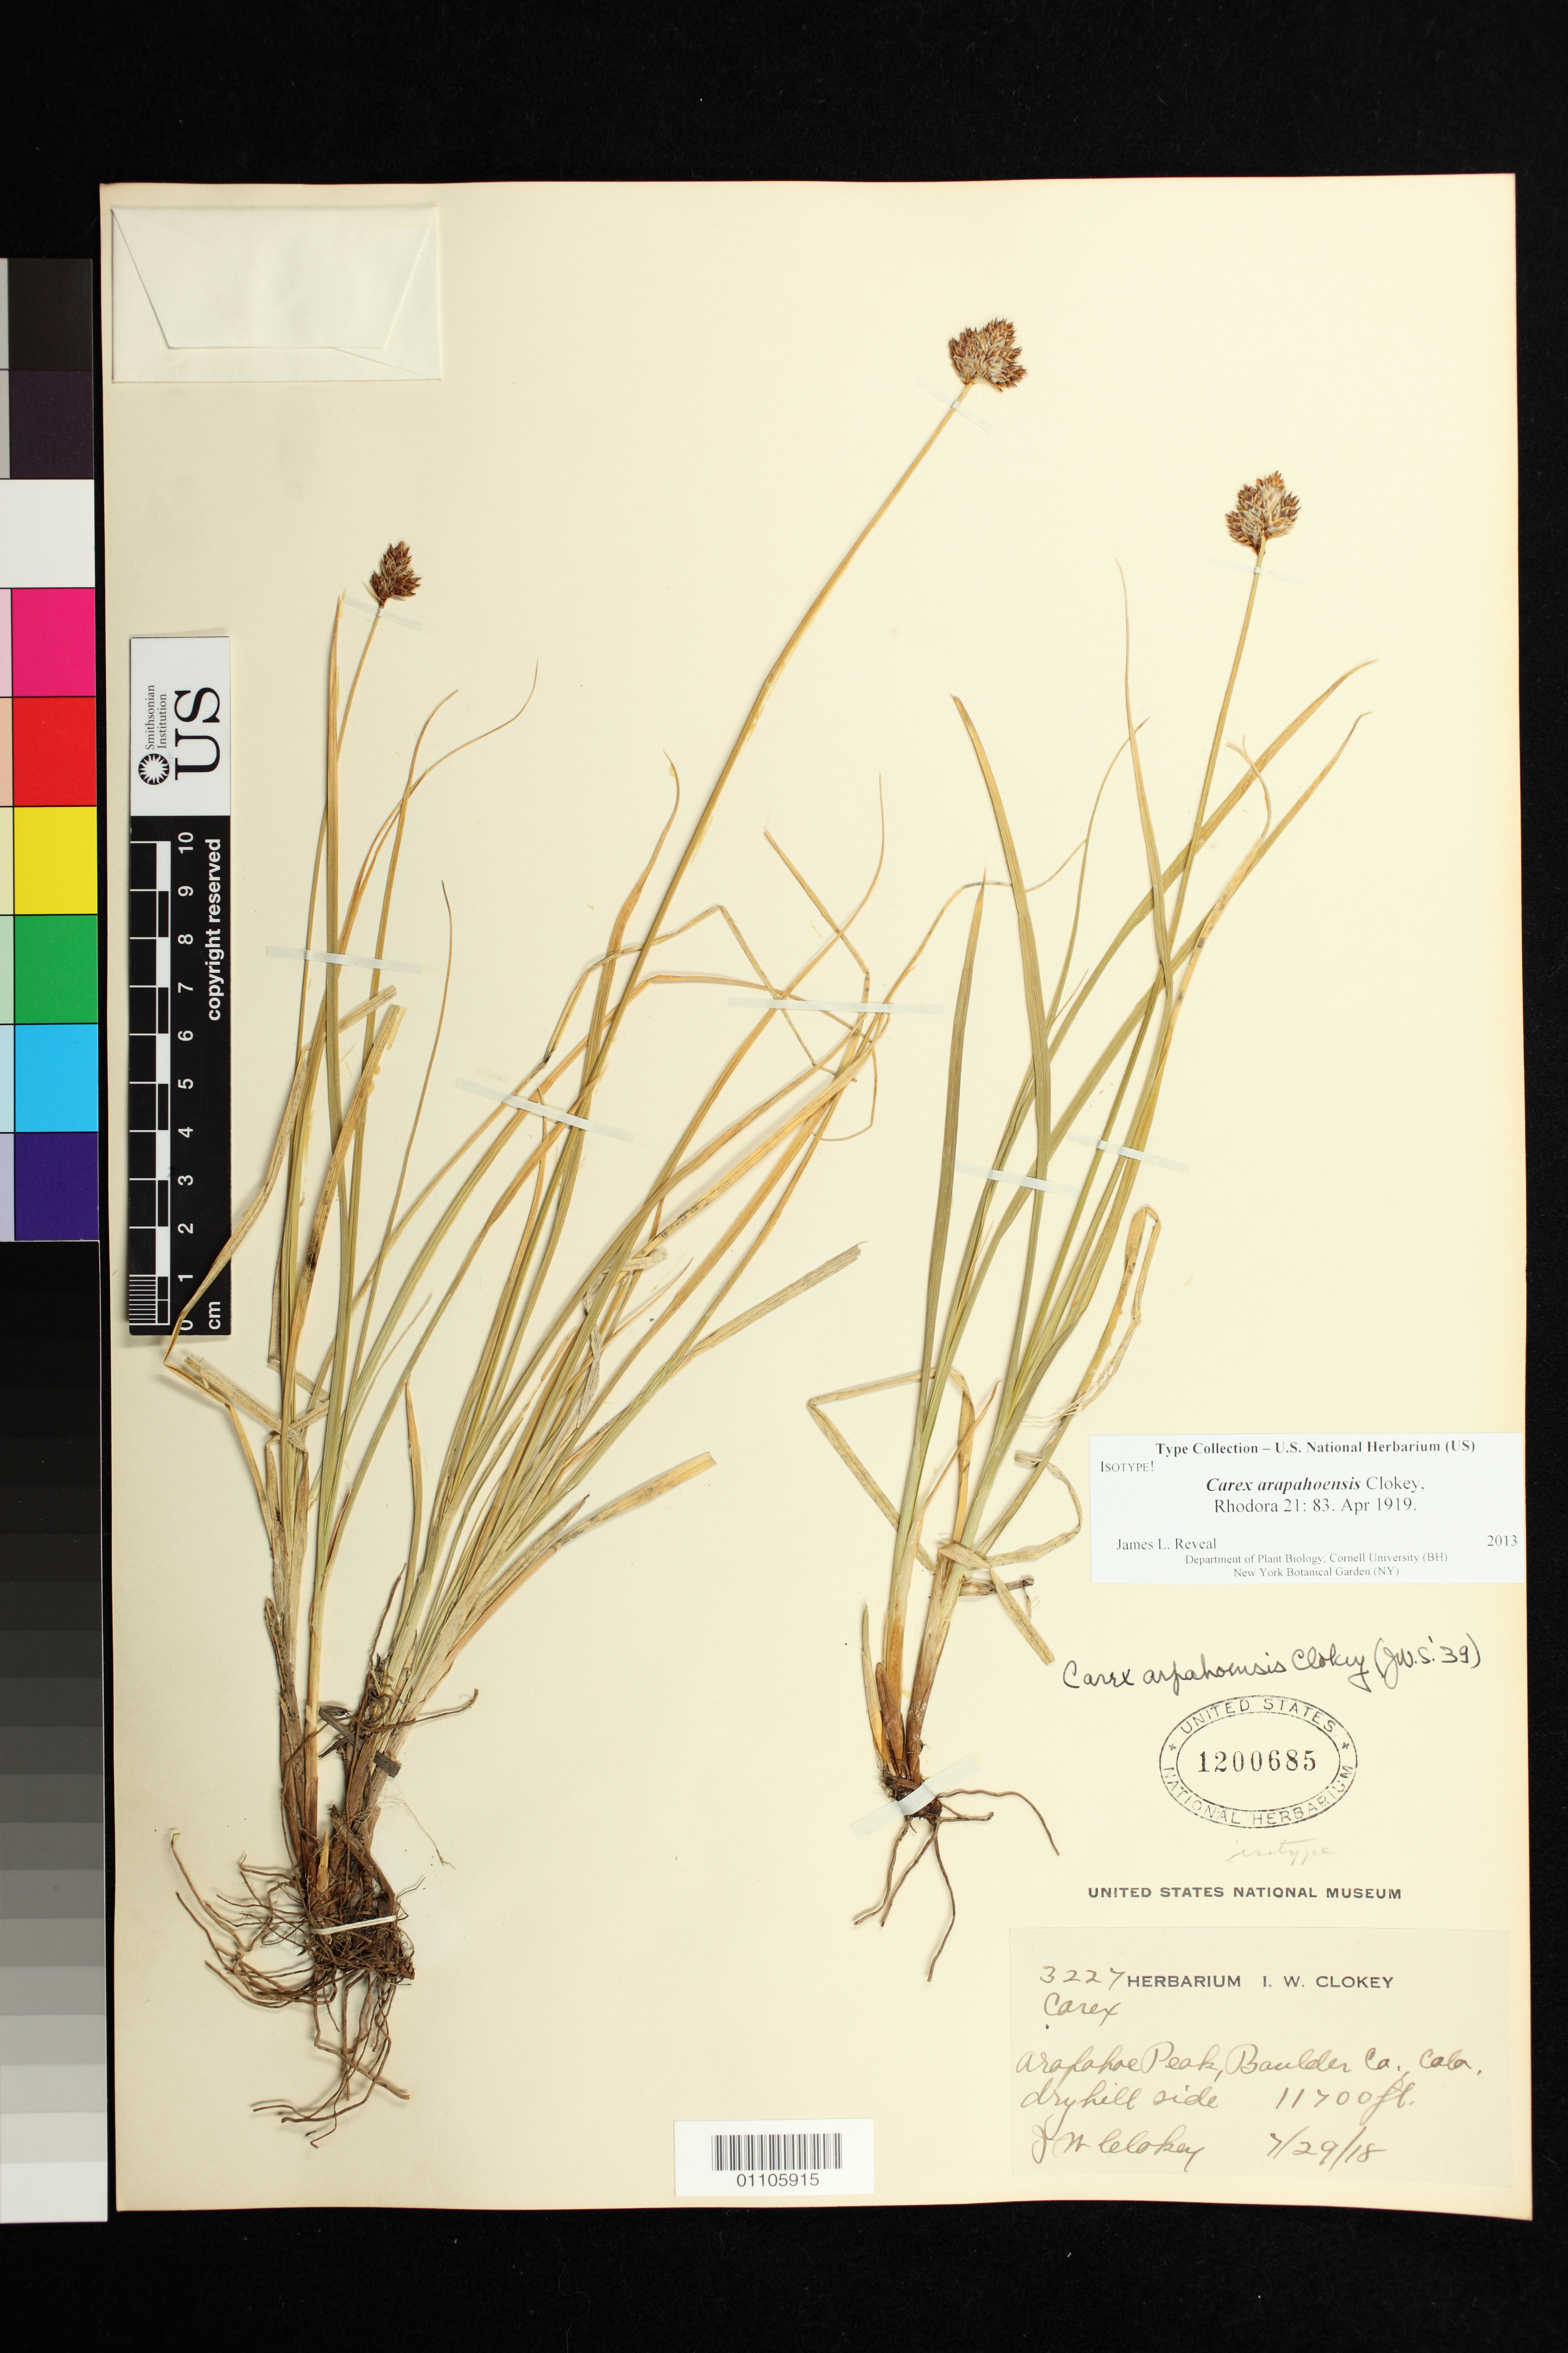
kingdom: Plantae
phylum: Tracheophyta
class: Liliopsida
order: Poales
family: Cyperaceae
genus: Carex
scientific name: Carex arapahoensis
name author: Clokey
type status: Isotype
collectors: I. W. Clokey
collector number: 3227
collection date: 1918-07-29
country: United States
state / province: Colorado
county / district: Boulder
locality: Arapahoe Peak, Boulder Co.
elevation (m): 3566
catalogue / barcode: US 1200685